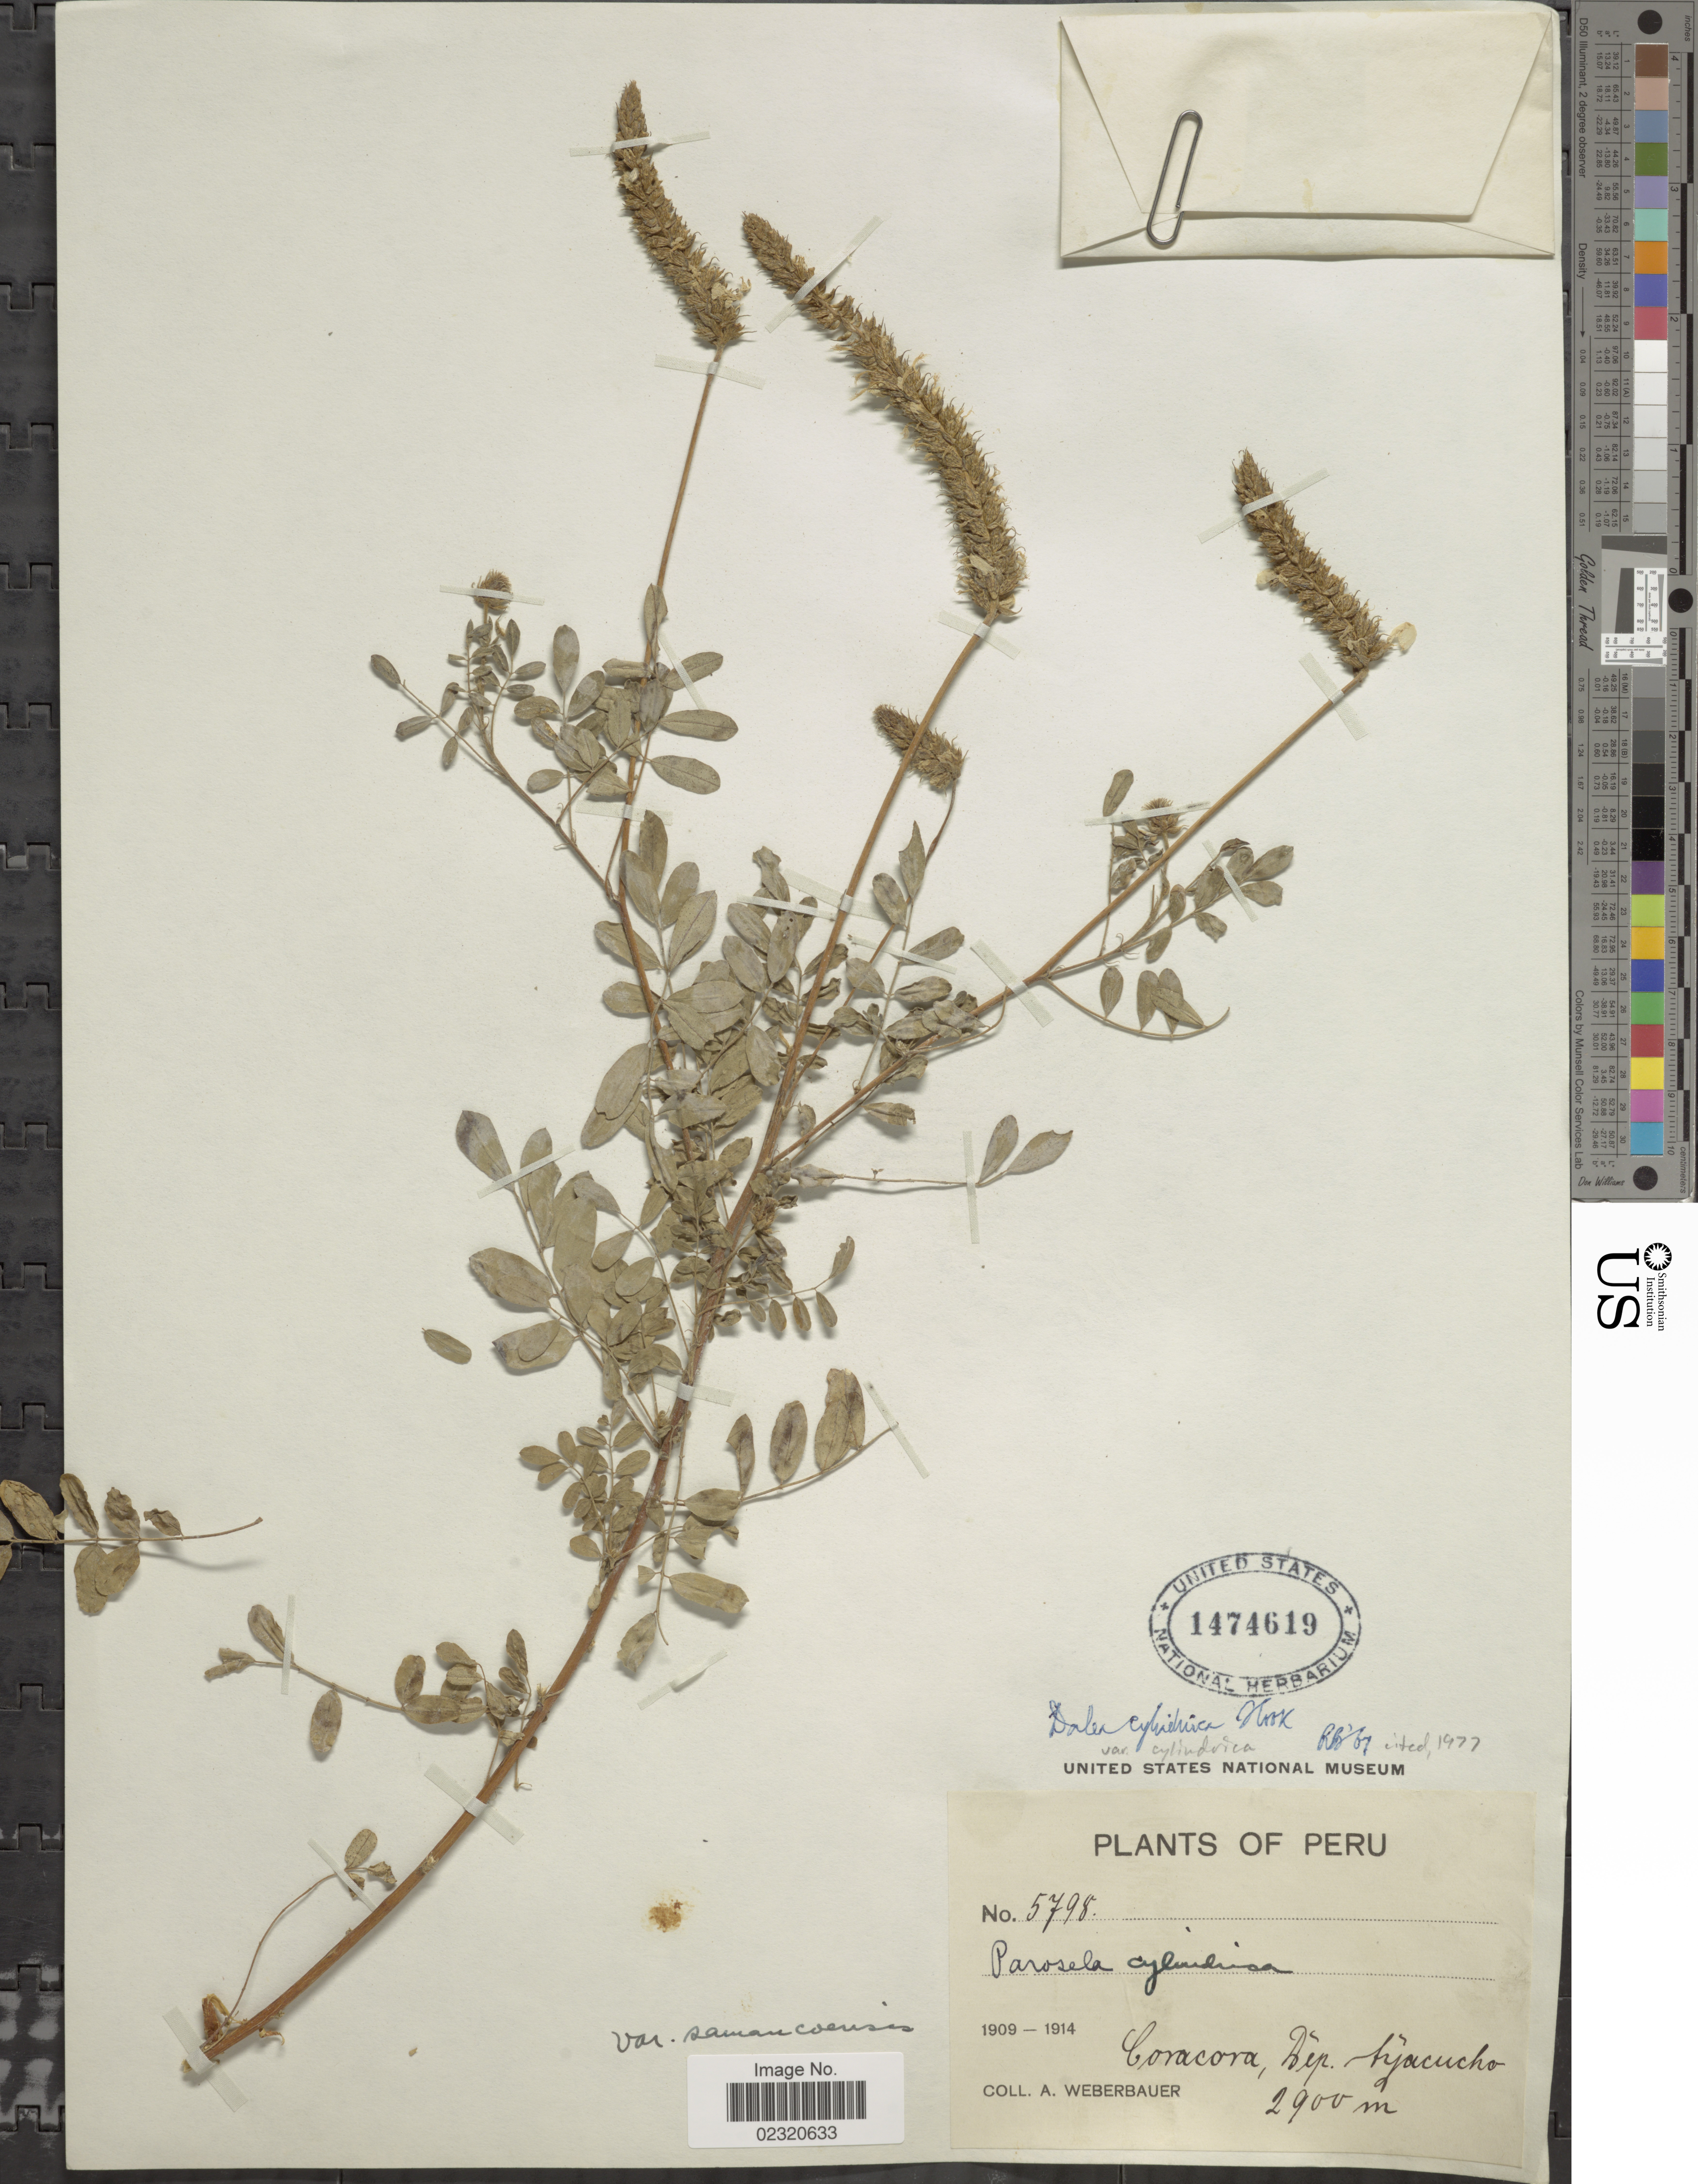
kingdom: Plantae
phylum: Tracheophyta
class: Magnoliopsida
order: Fabales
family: Fabaceae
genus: Dalea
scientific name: Dalea cylindrica var. cylindrica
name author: Hook.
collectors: A. Weberbauer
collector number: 5798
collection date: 1909/1914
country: Peru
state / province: Ayacucho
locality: Coracorra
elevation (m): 2900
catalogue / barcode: US 1474619